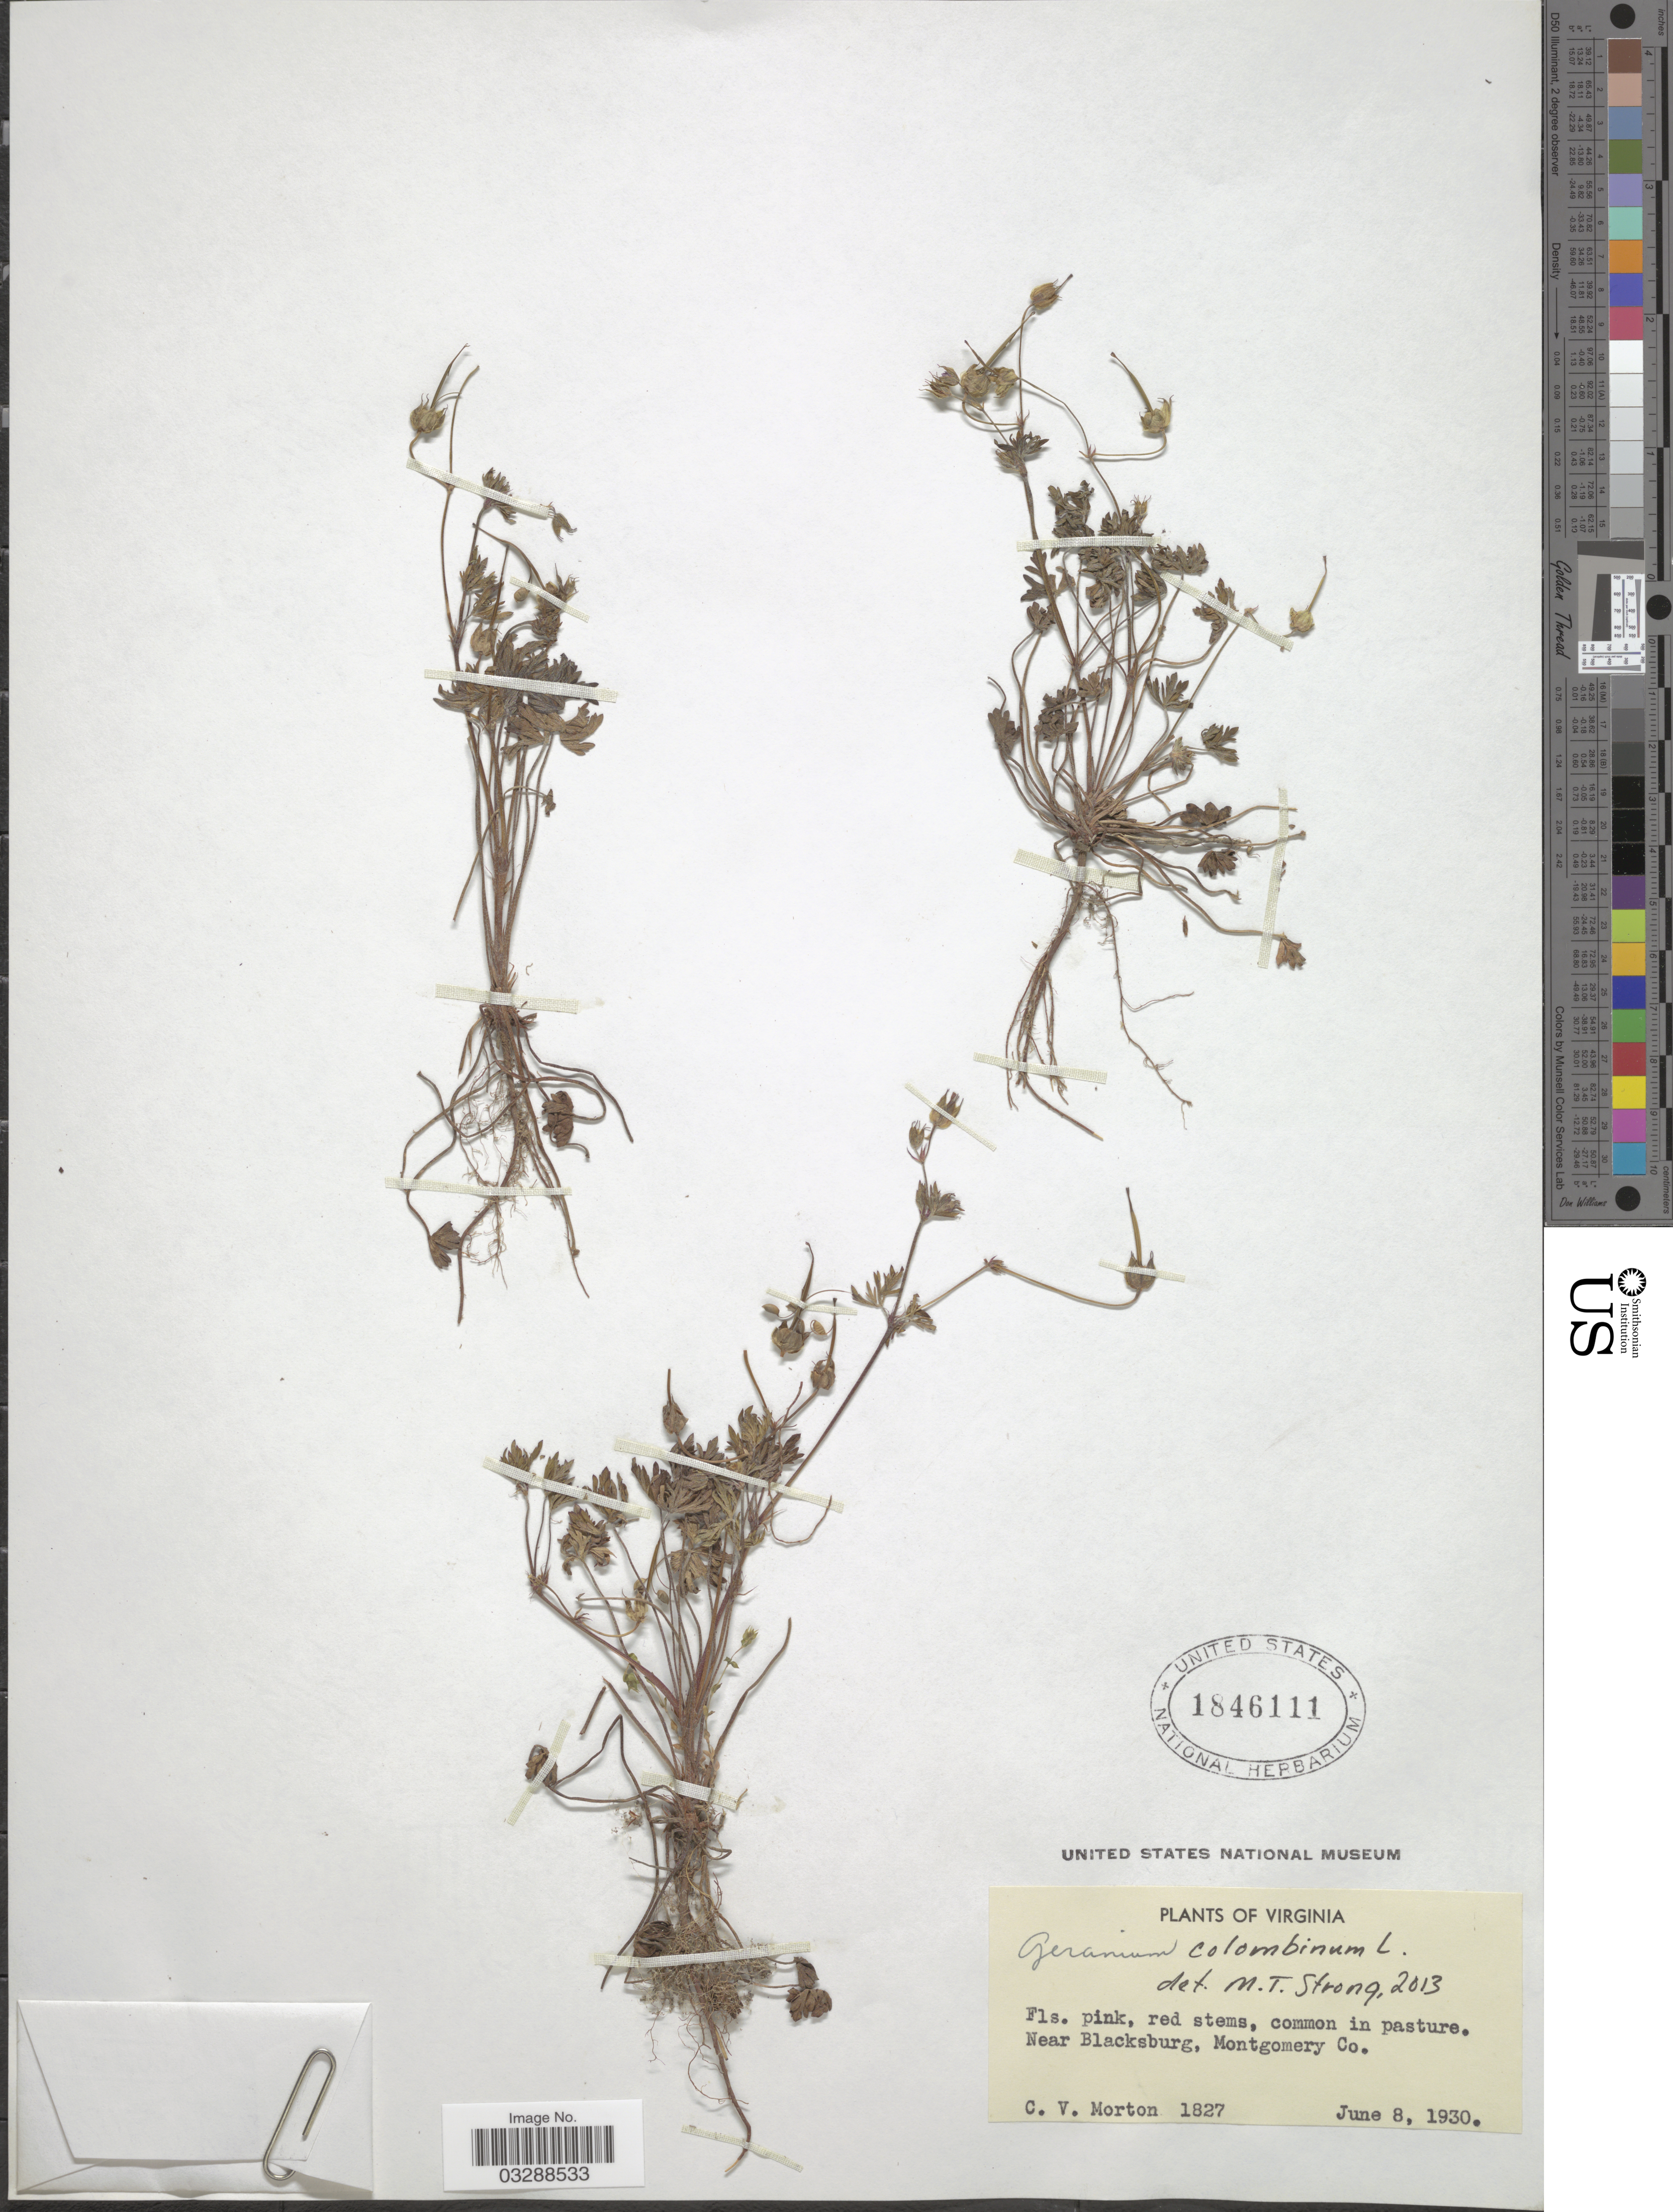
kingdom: Plantae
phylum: Tracheophyta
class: Magnoliopsida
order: Geraniales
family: Geraniaceae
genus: Geranium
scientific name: Geranium columbinum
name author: L.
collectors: C. V. Morton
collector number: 1827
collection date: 1930-06-08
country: United States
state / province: Virginia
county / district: Montgomery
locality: Near Blacksburg, Montgomery Co.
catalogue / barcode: US 1846111